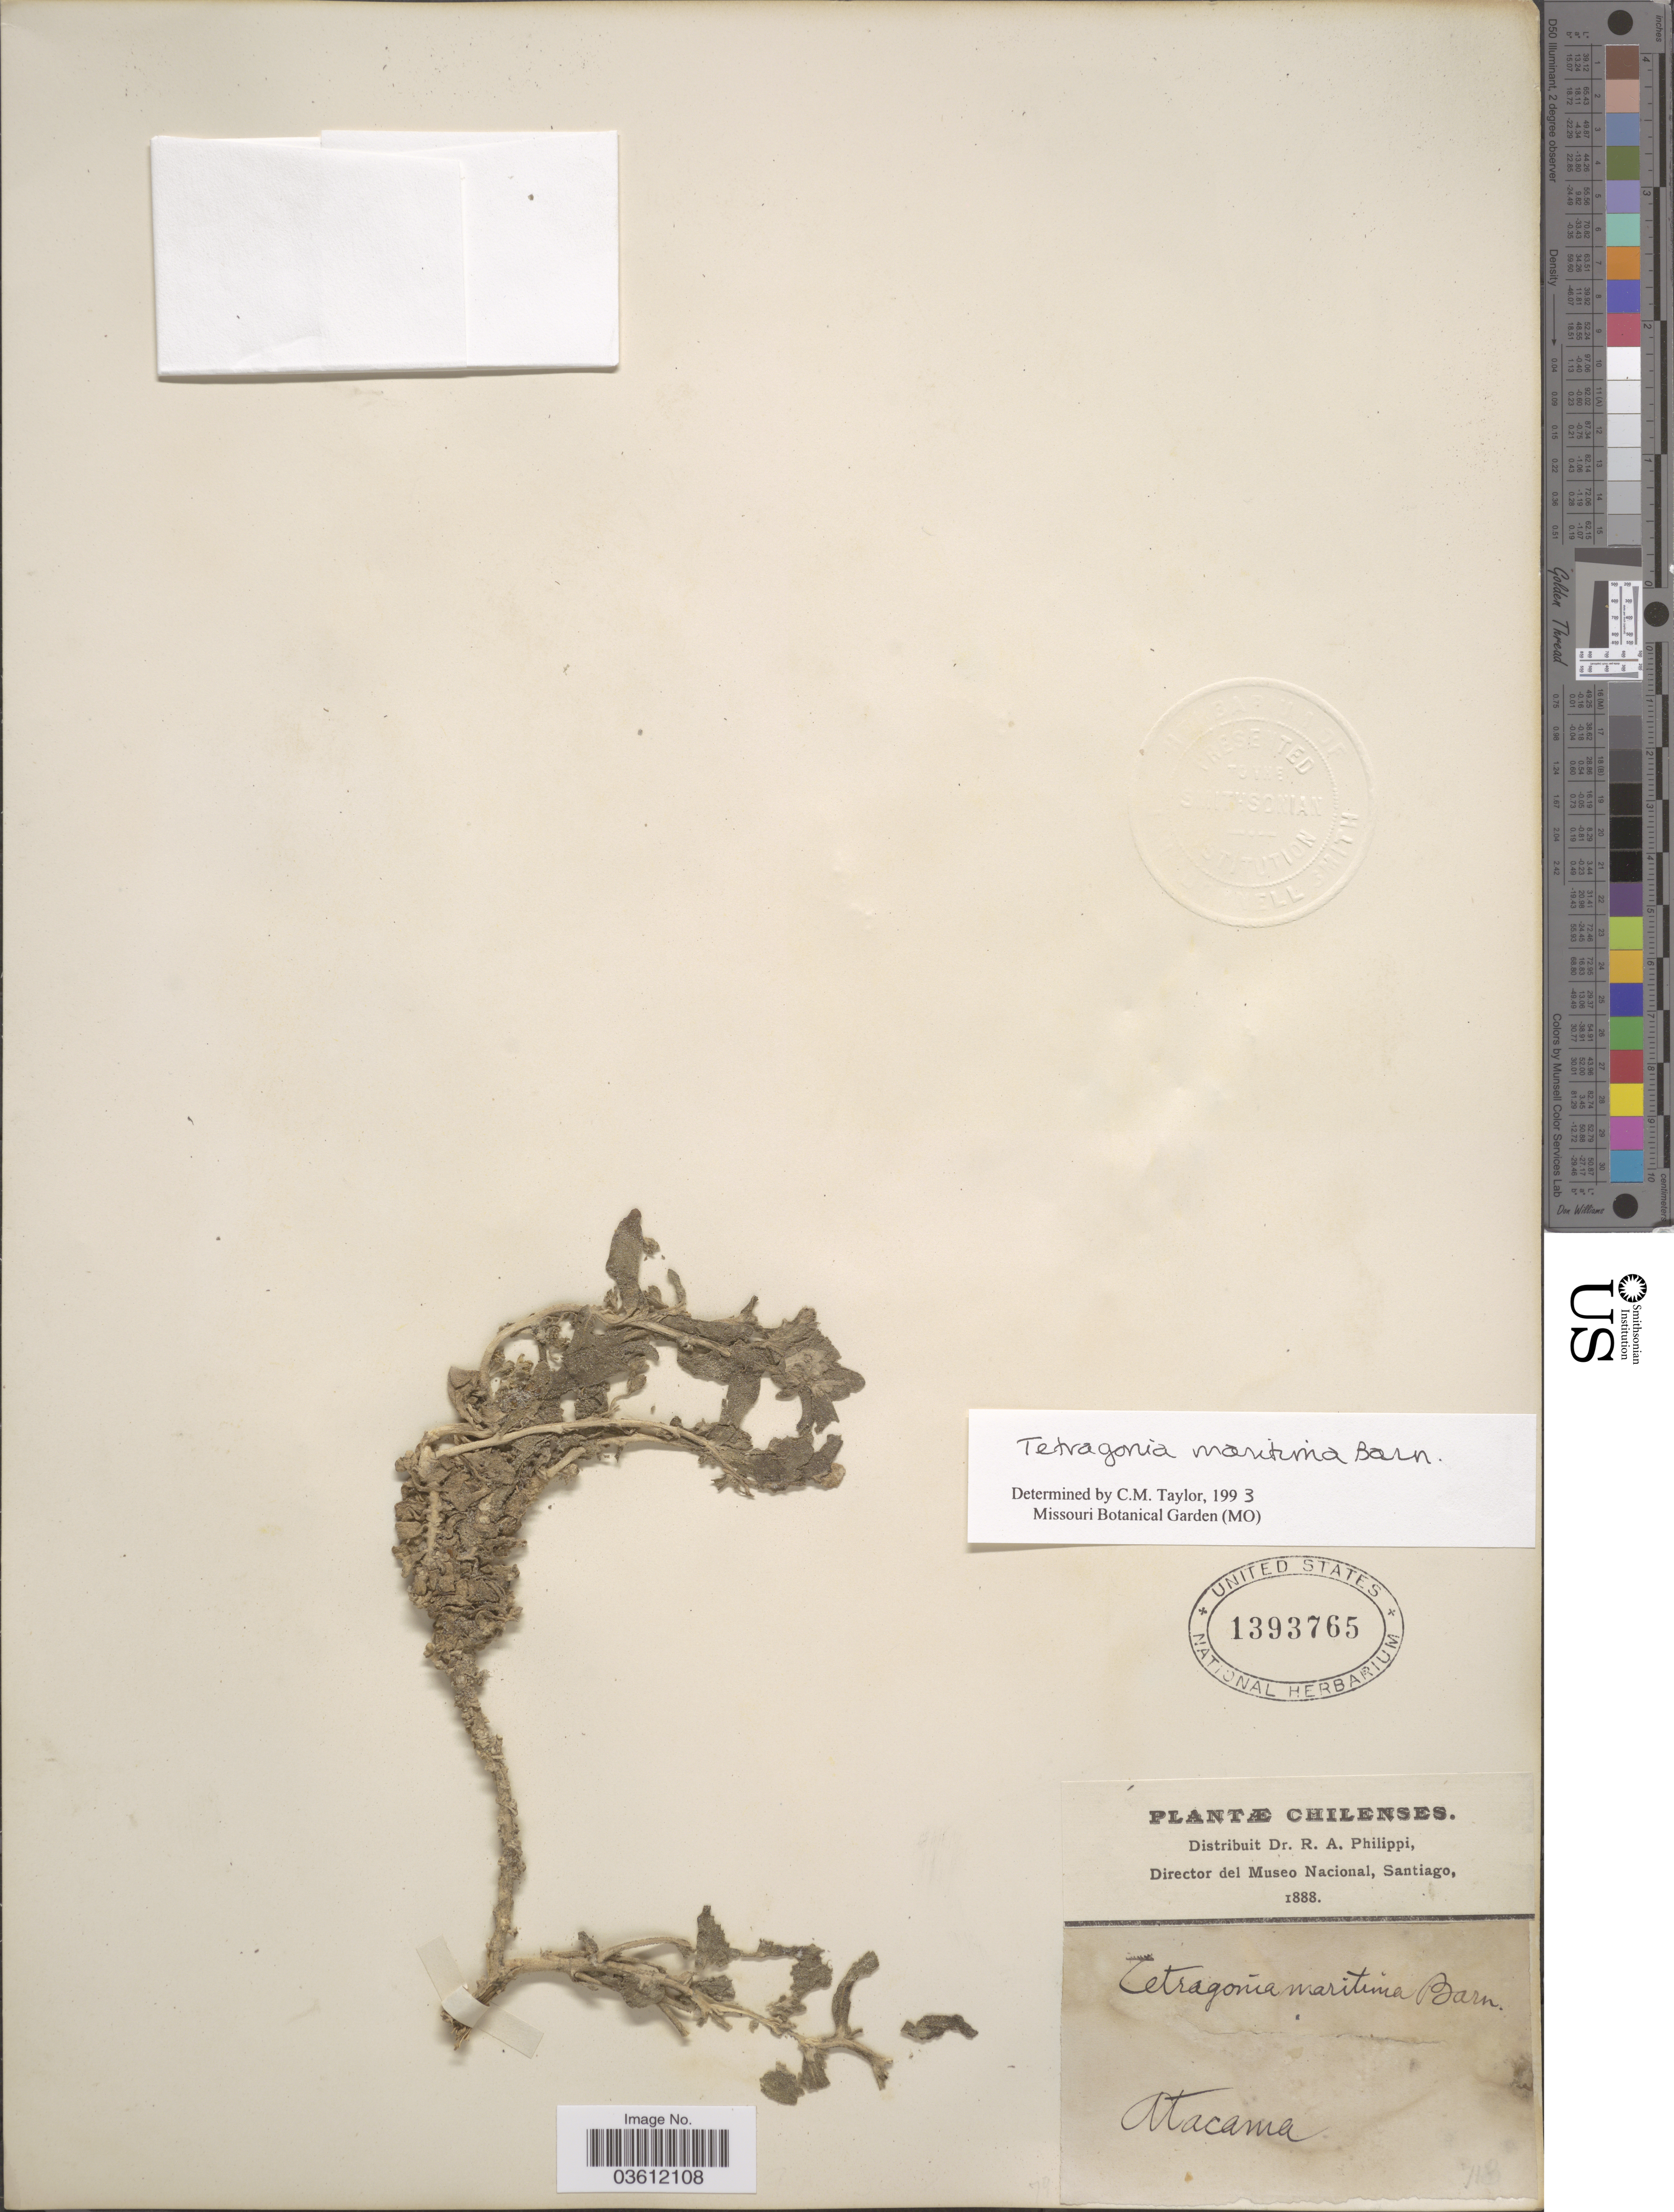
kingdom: Plantae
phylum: Tracheophyta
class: Magnoliopsida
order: Caryophyllales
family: Aizoaceae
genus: Tetragonia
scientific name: Tetragonia maritima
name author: Barnéoud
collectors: ex. herb. R.A. Philippi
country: Chile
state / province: Atacama (III)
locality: Atacama.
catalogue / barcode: US 1393765